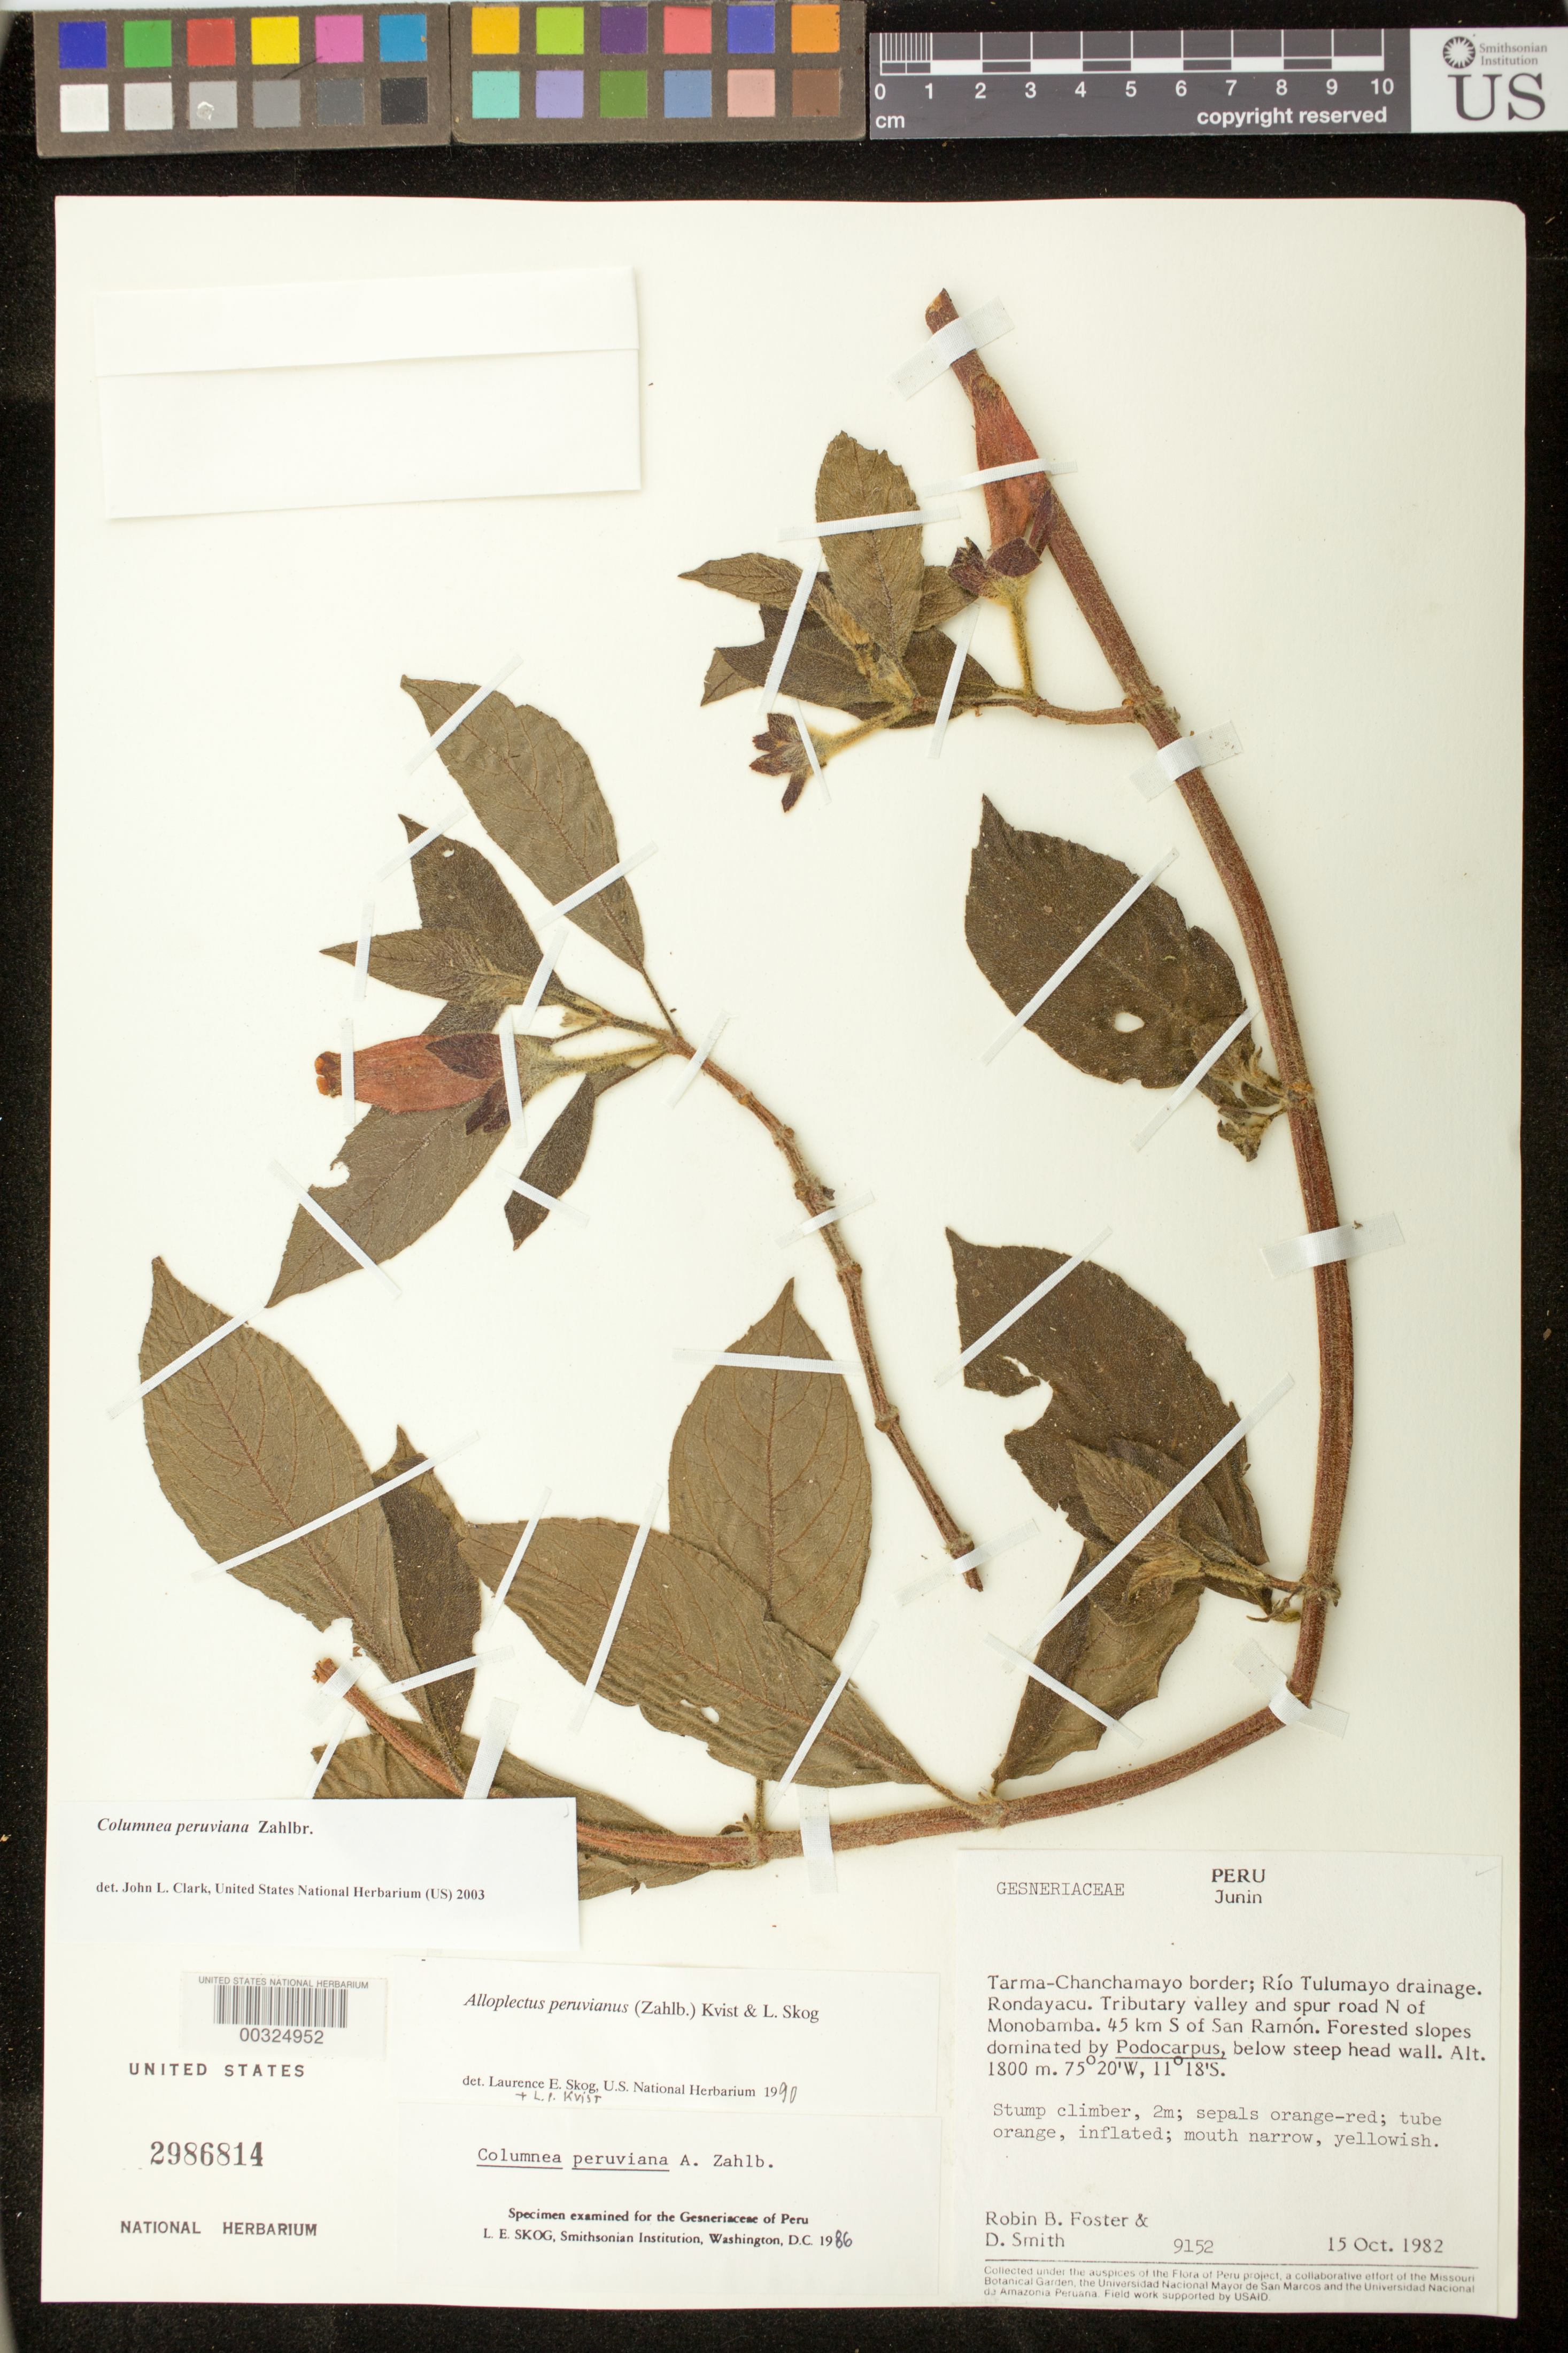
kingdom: Plantae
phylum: Tracheophyta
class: Magnoliopsida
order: Lamiales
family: Gesneriaceae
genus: Columnea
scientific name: Columnea peruviana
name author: Zahlbr.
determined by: Clark, J. L., (SEL), The Marie Selby Botanical Garden (UNITED STATES)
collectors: R. B. Foster & D. Smith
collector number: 9152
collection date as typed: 15 Oct 1982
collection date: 1982-10-15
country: Peru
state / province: Junín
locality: Tarma - Chanchamayo border, Rio Tulumayo drainage, Rondayacu, tributary valley and spur road N of Monobamba, 45 km S of San Ramón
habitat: Forested slopes dominated by Podocarpus, below steep head wall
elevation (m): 1800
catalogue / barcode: US 2986814